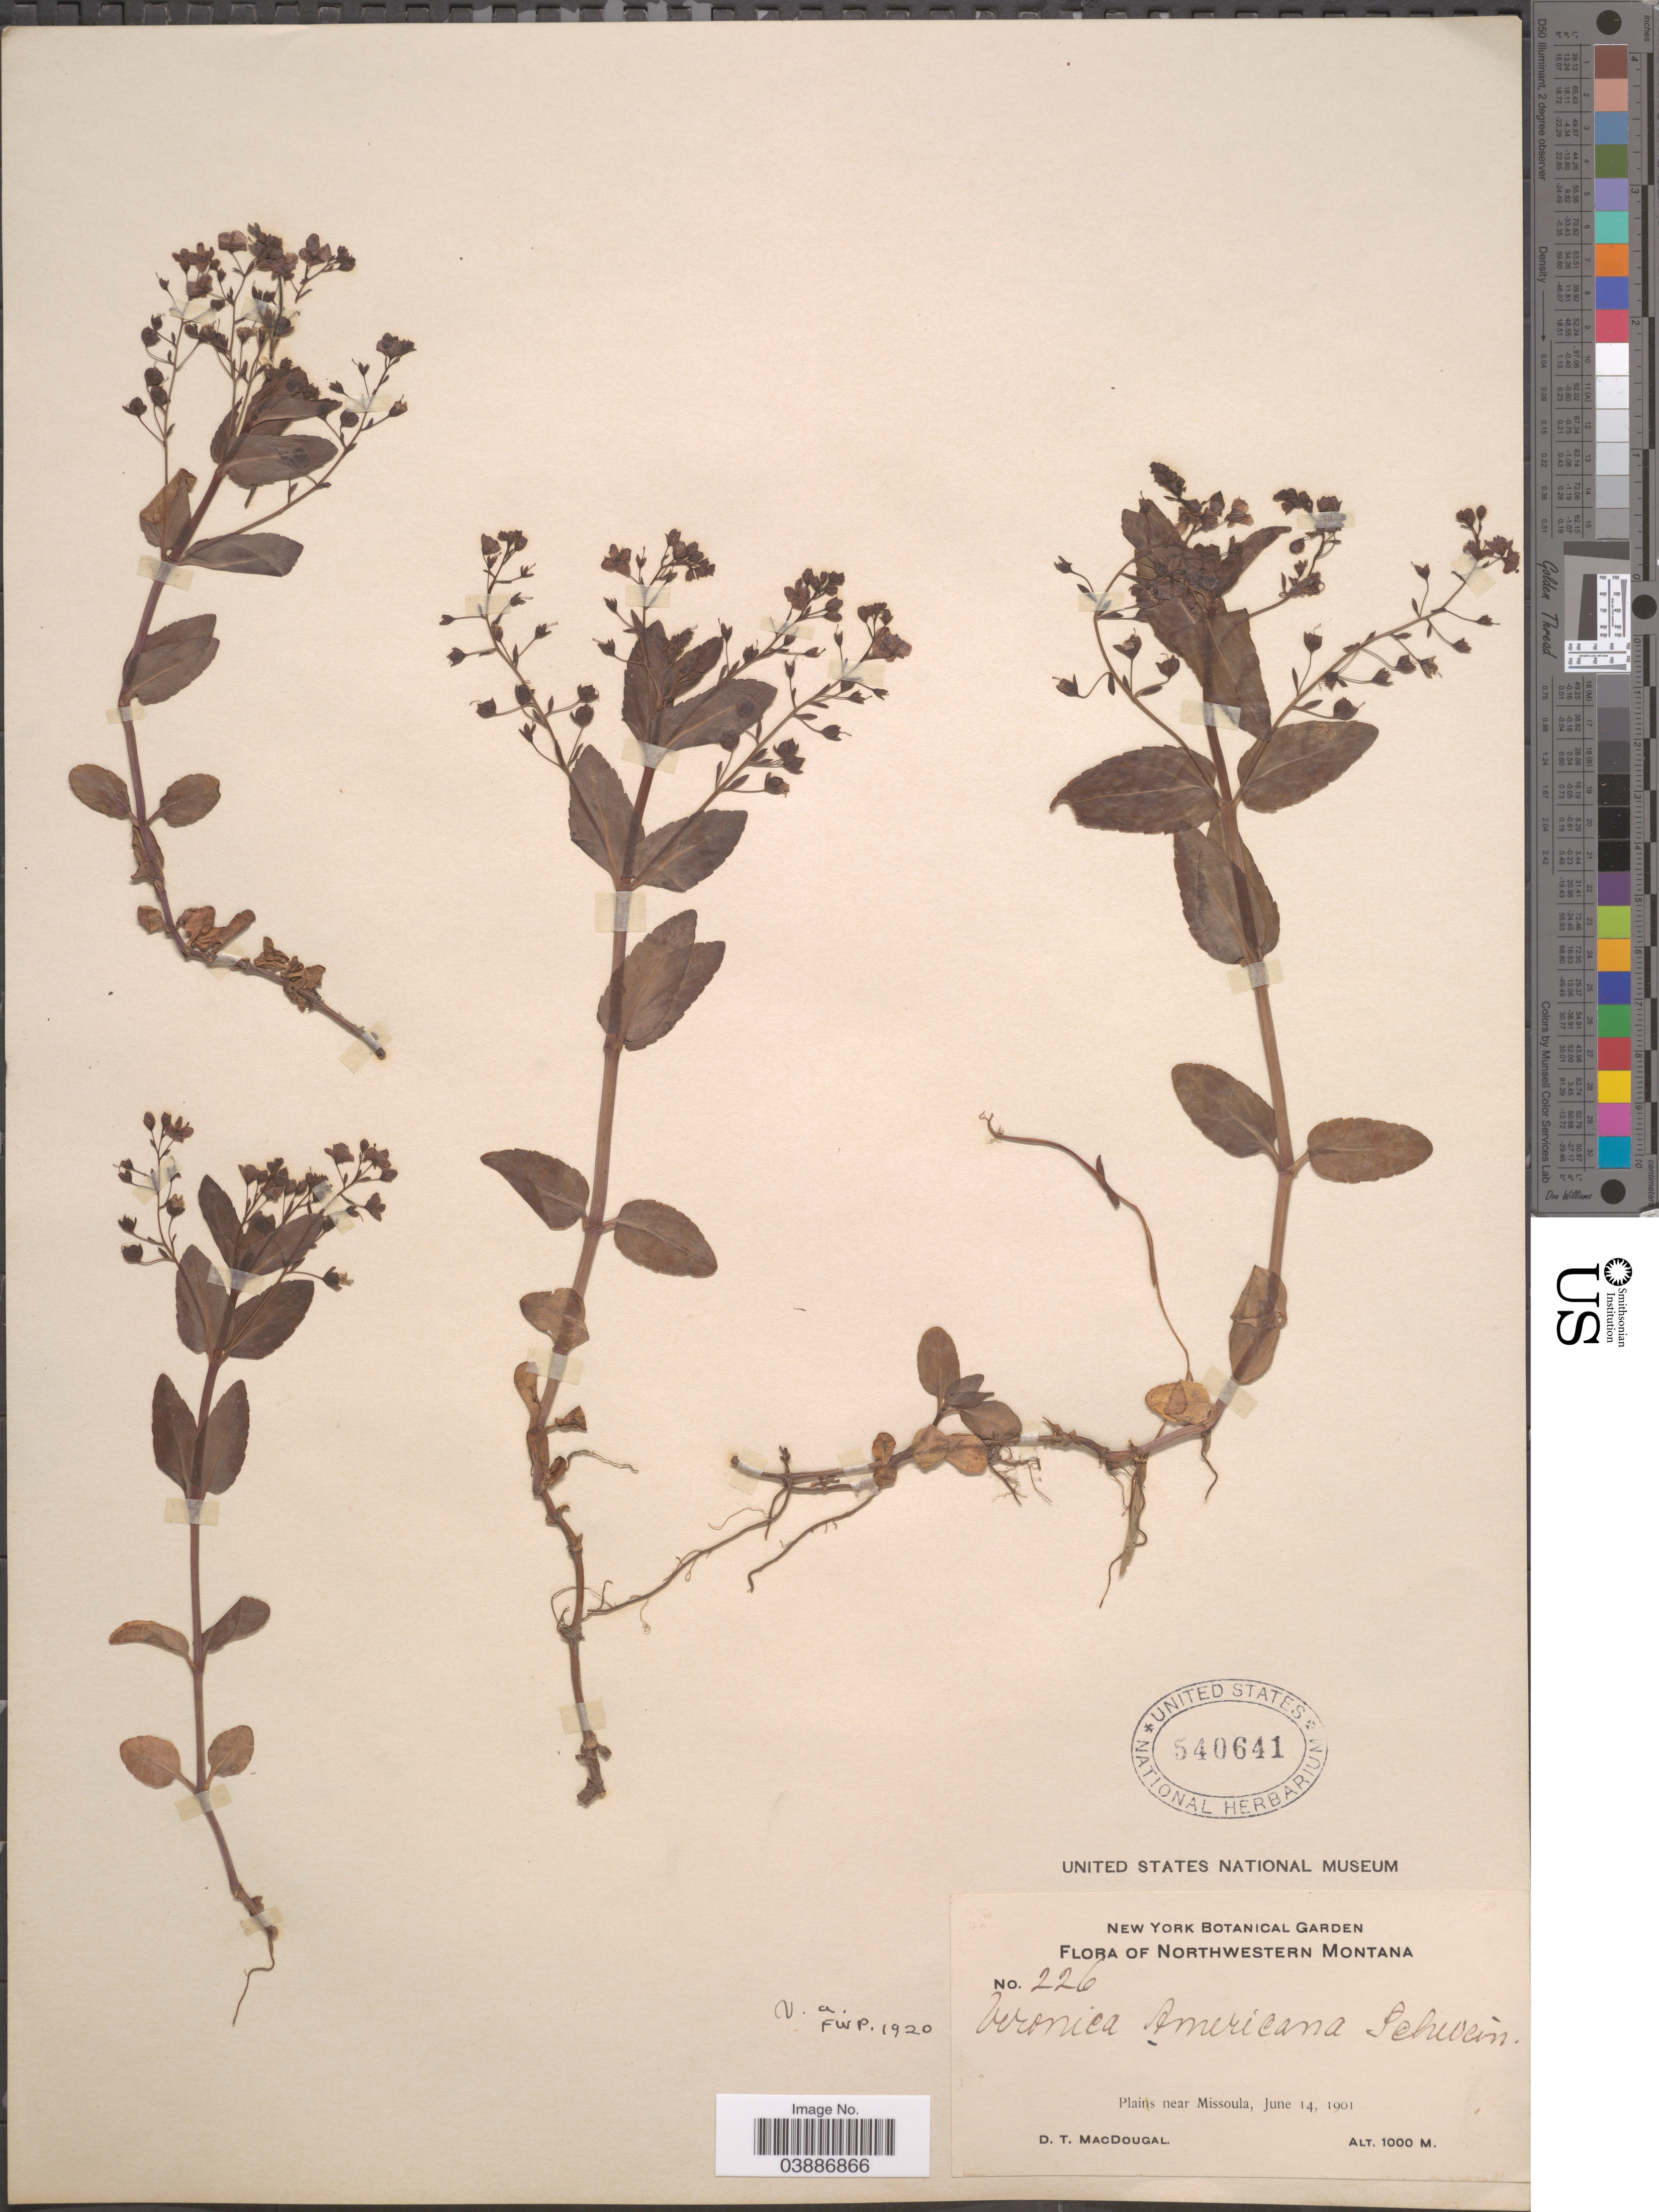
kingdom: Plantae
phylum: Tracheophyta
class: Magnoliopsida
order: Lamiales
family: Plantaginaceae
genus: Veronica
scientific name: Veronica americana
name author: Schwein. ex Benth.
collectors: D. T. MacDougal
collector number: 226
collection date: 1901-06-14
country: United States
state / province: Montana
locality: Northwestern Montana. Plains near Missoula.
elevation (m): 1000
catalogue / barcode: US 540641